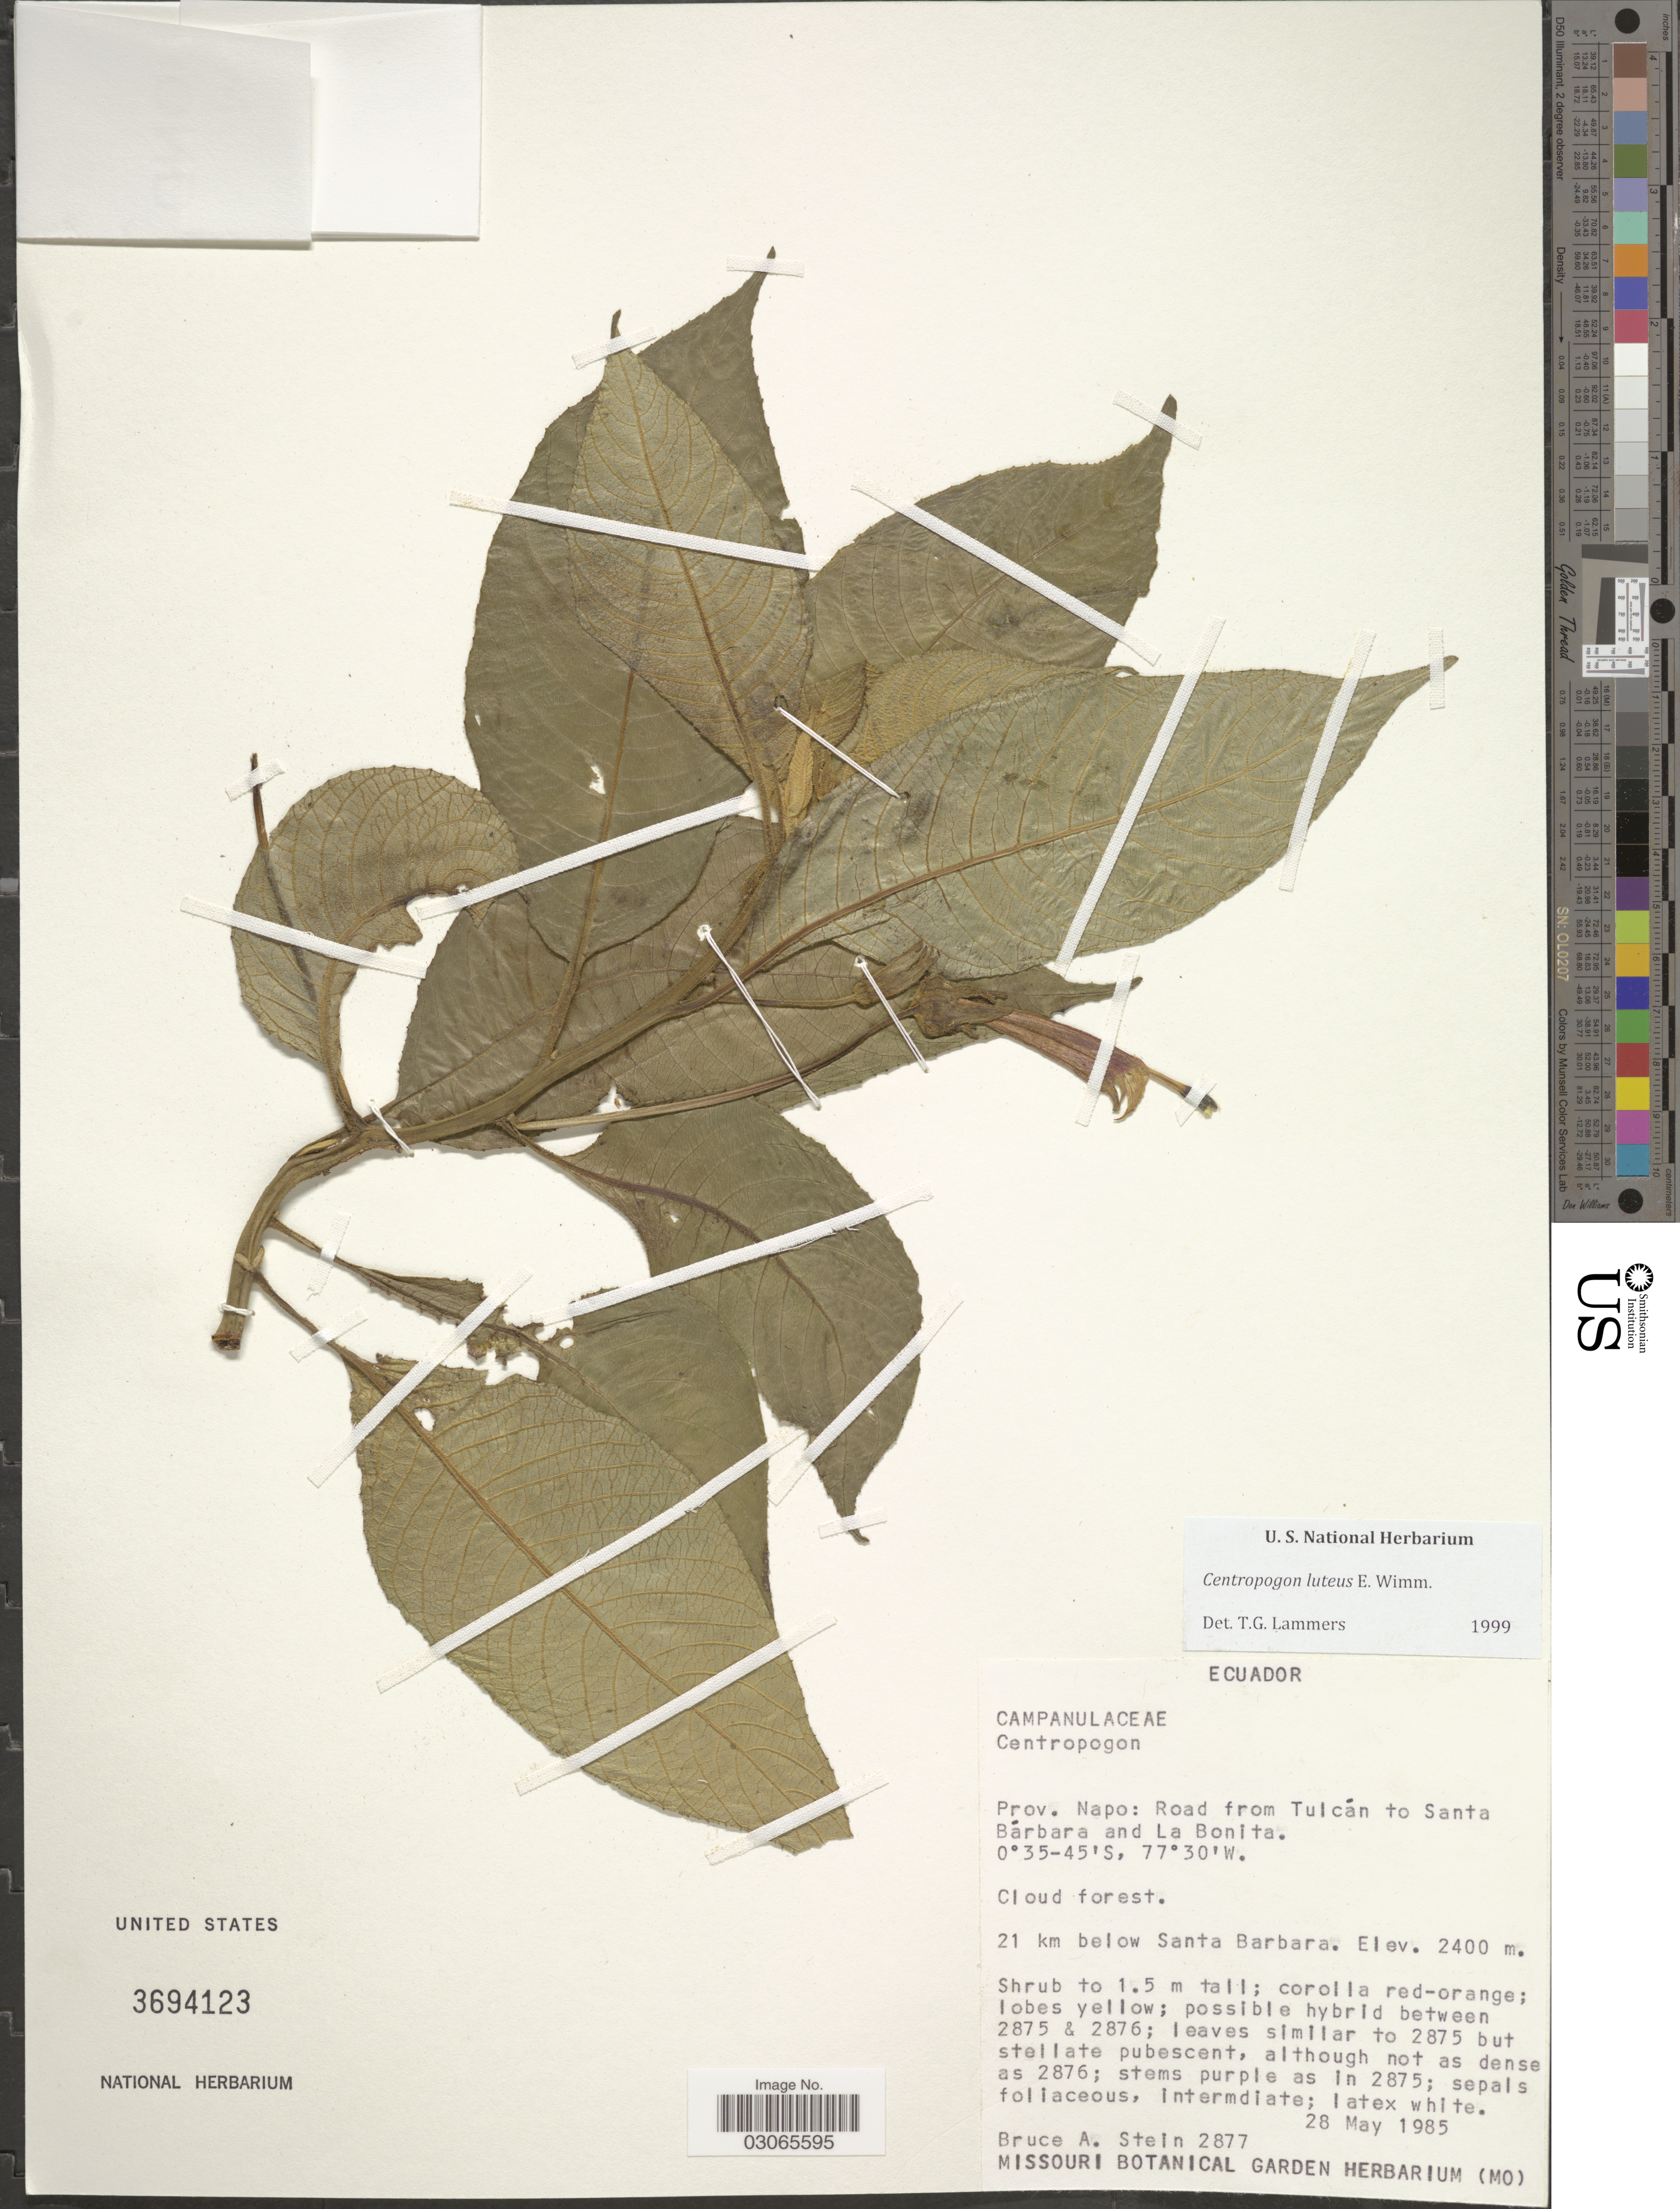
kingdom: Plantae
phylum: Tracheophyta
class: Magnoliopsida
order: Asterales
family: Campanulaceae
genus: Centropogon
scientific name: Centropogon luteus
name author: E. Wimm.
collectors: B. A. Stein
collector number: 2877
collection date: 1985-05-28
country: Ecuador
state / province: Napo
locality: Prov. Napo: Road from Tulcán to Santa Bárbara and La Bonita. 21 km below Santa Barbara.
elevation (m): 2400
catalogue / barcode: US 3694123